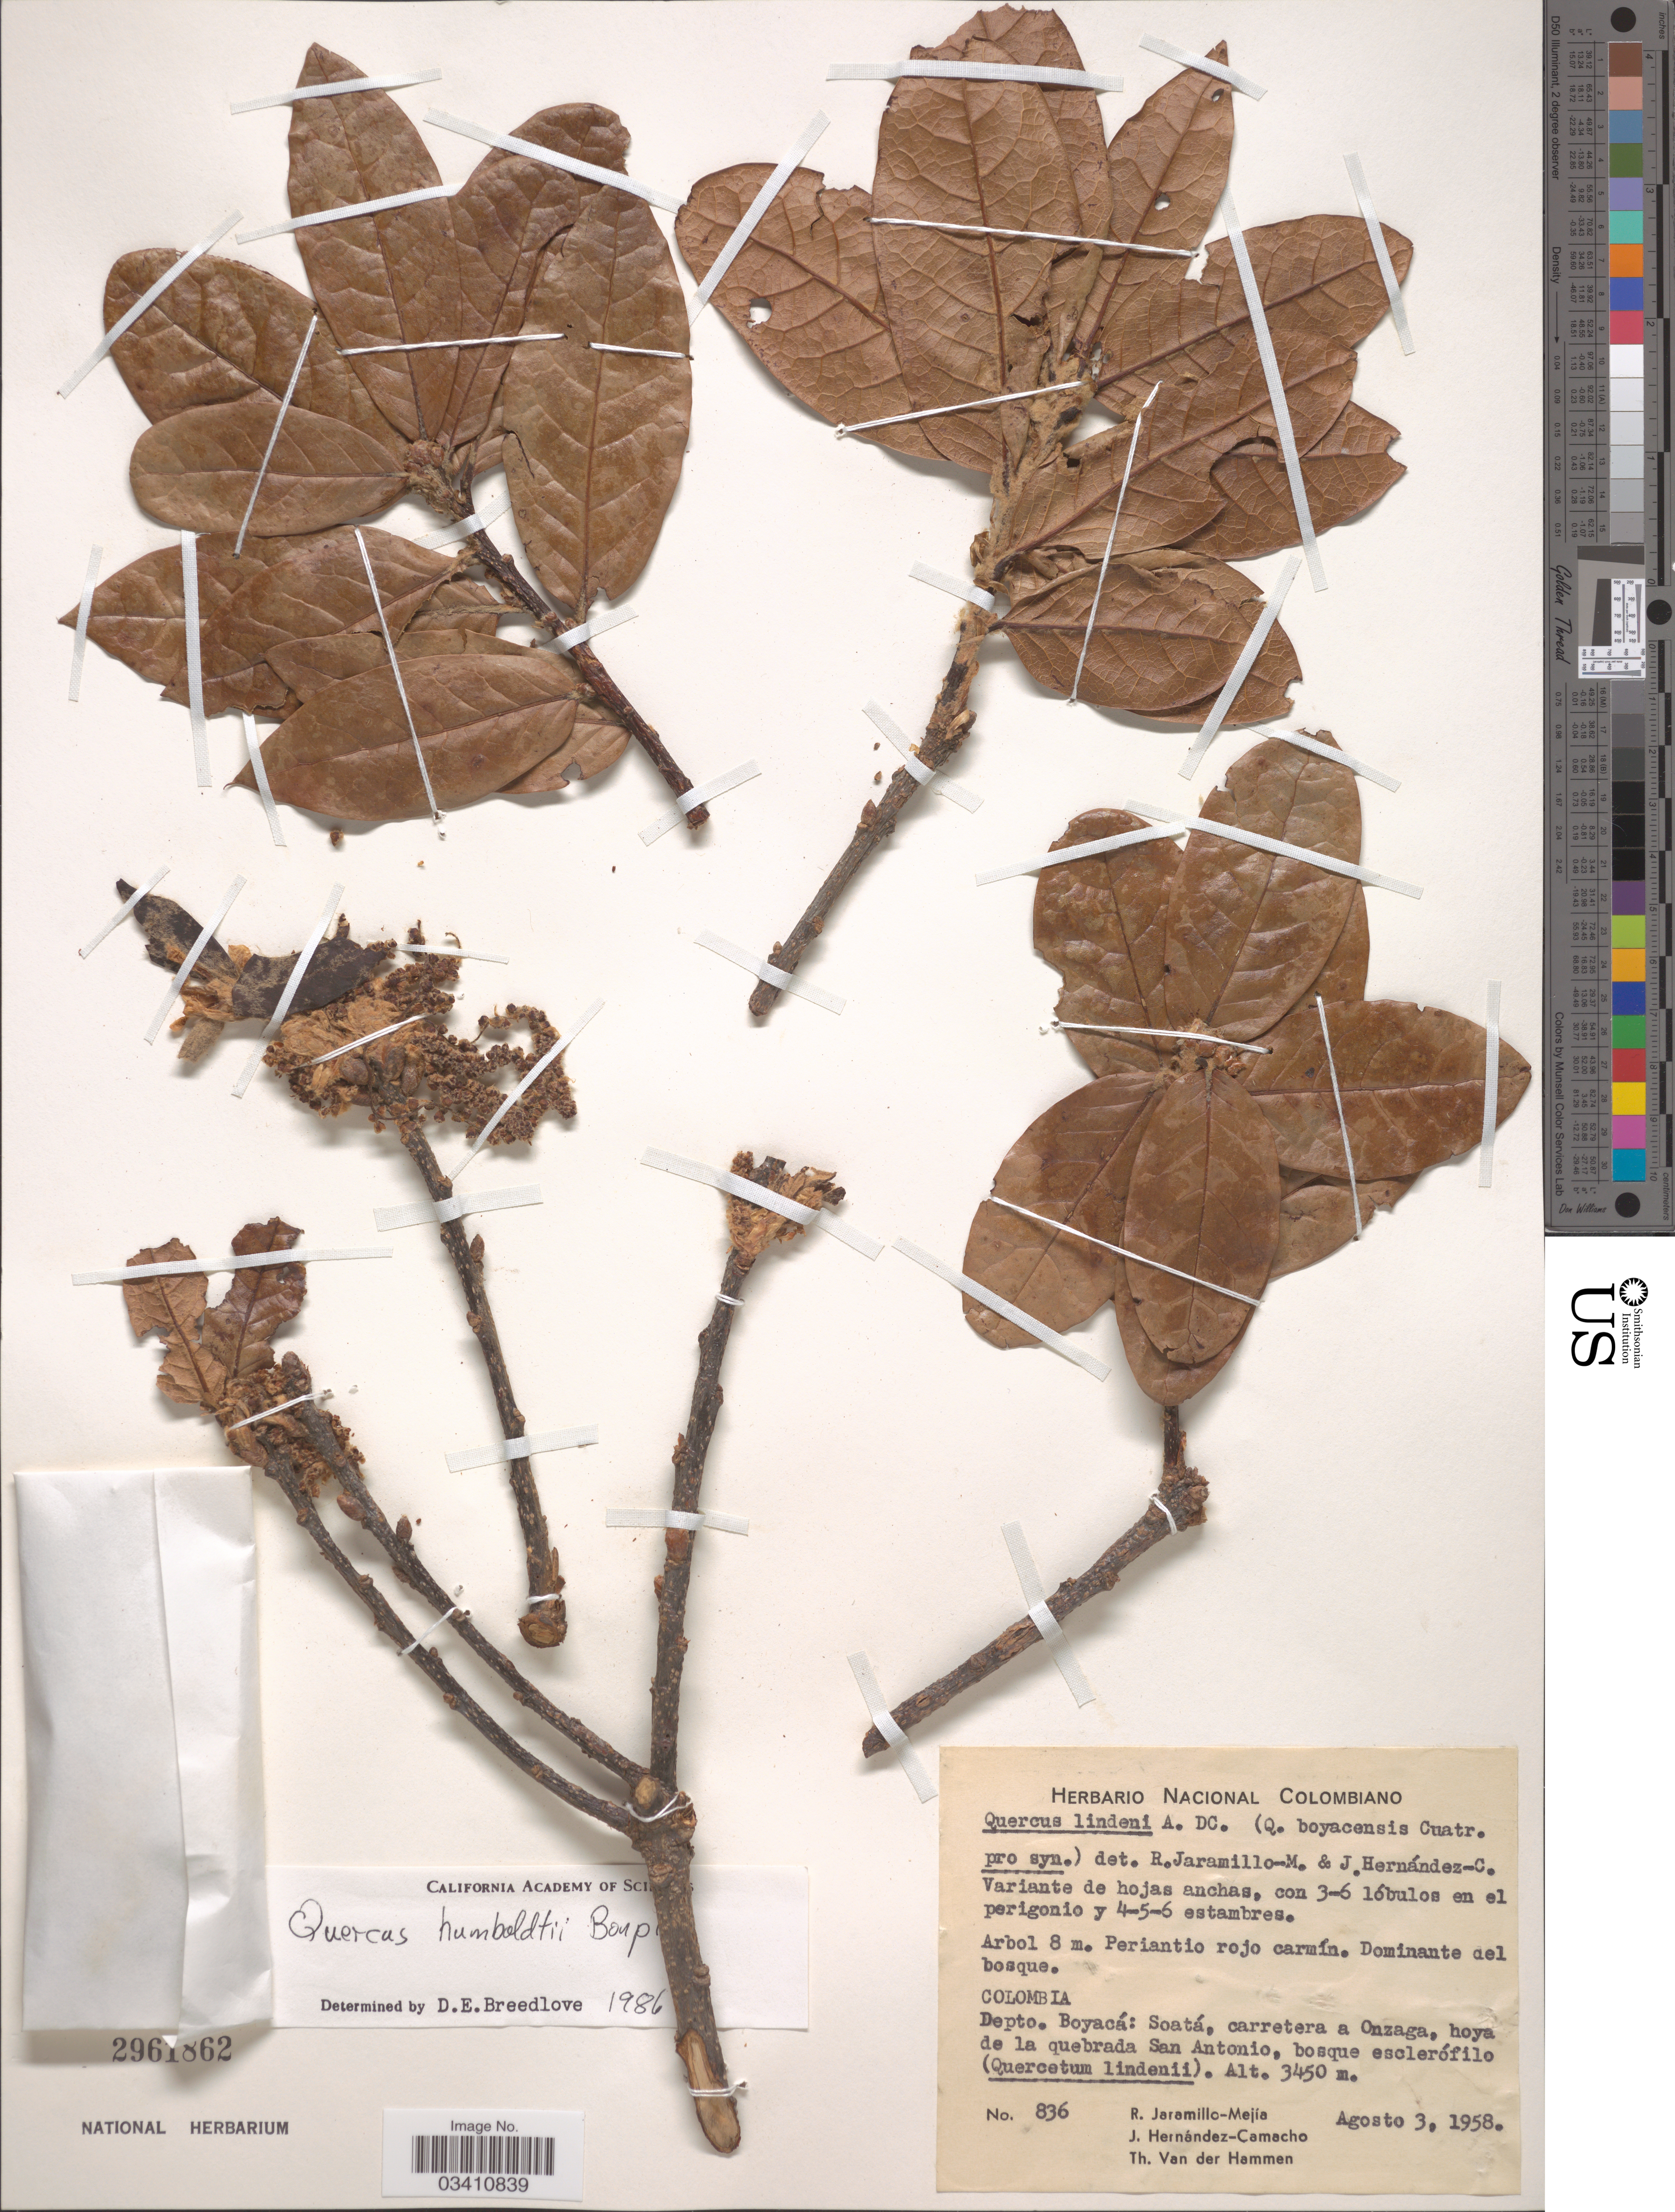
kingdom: Plantae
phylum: Tracheophyta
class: Magnoliopsida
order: Fagales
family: Fagaceae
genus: Quercus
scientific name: Quercus humboldtii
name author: Bonpl.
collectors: R. Jaramillo M., J. Hernandez Camacho & T. Van der Hammen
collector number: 836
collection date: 1958-08-03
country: Colombia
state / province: Boyacá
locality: Depto. Boyacá: Soatá, carretera a Onzaga, hoya de la quebrada San Antonio.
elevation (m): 3450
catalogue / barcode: US 2961862